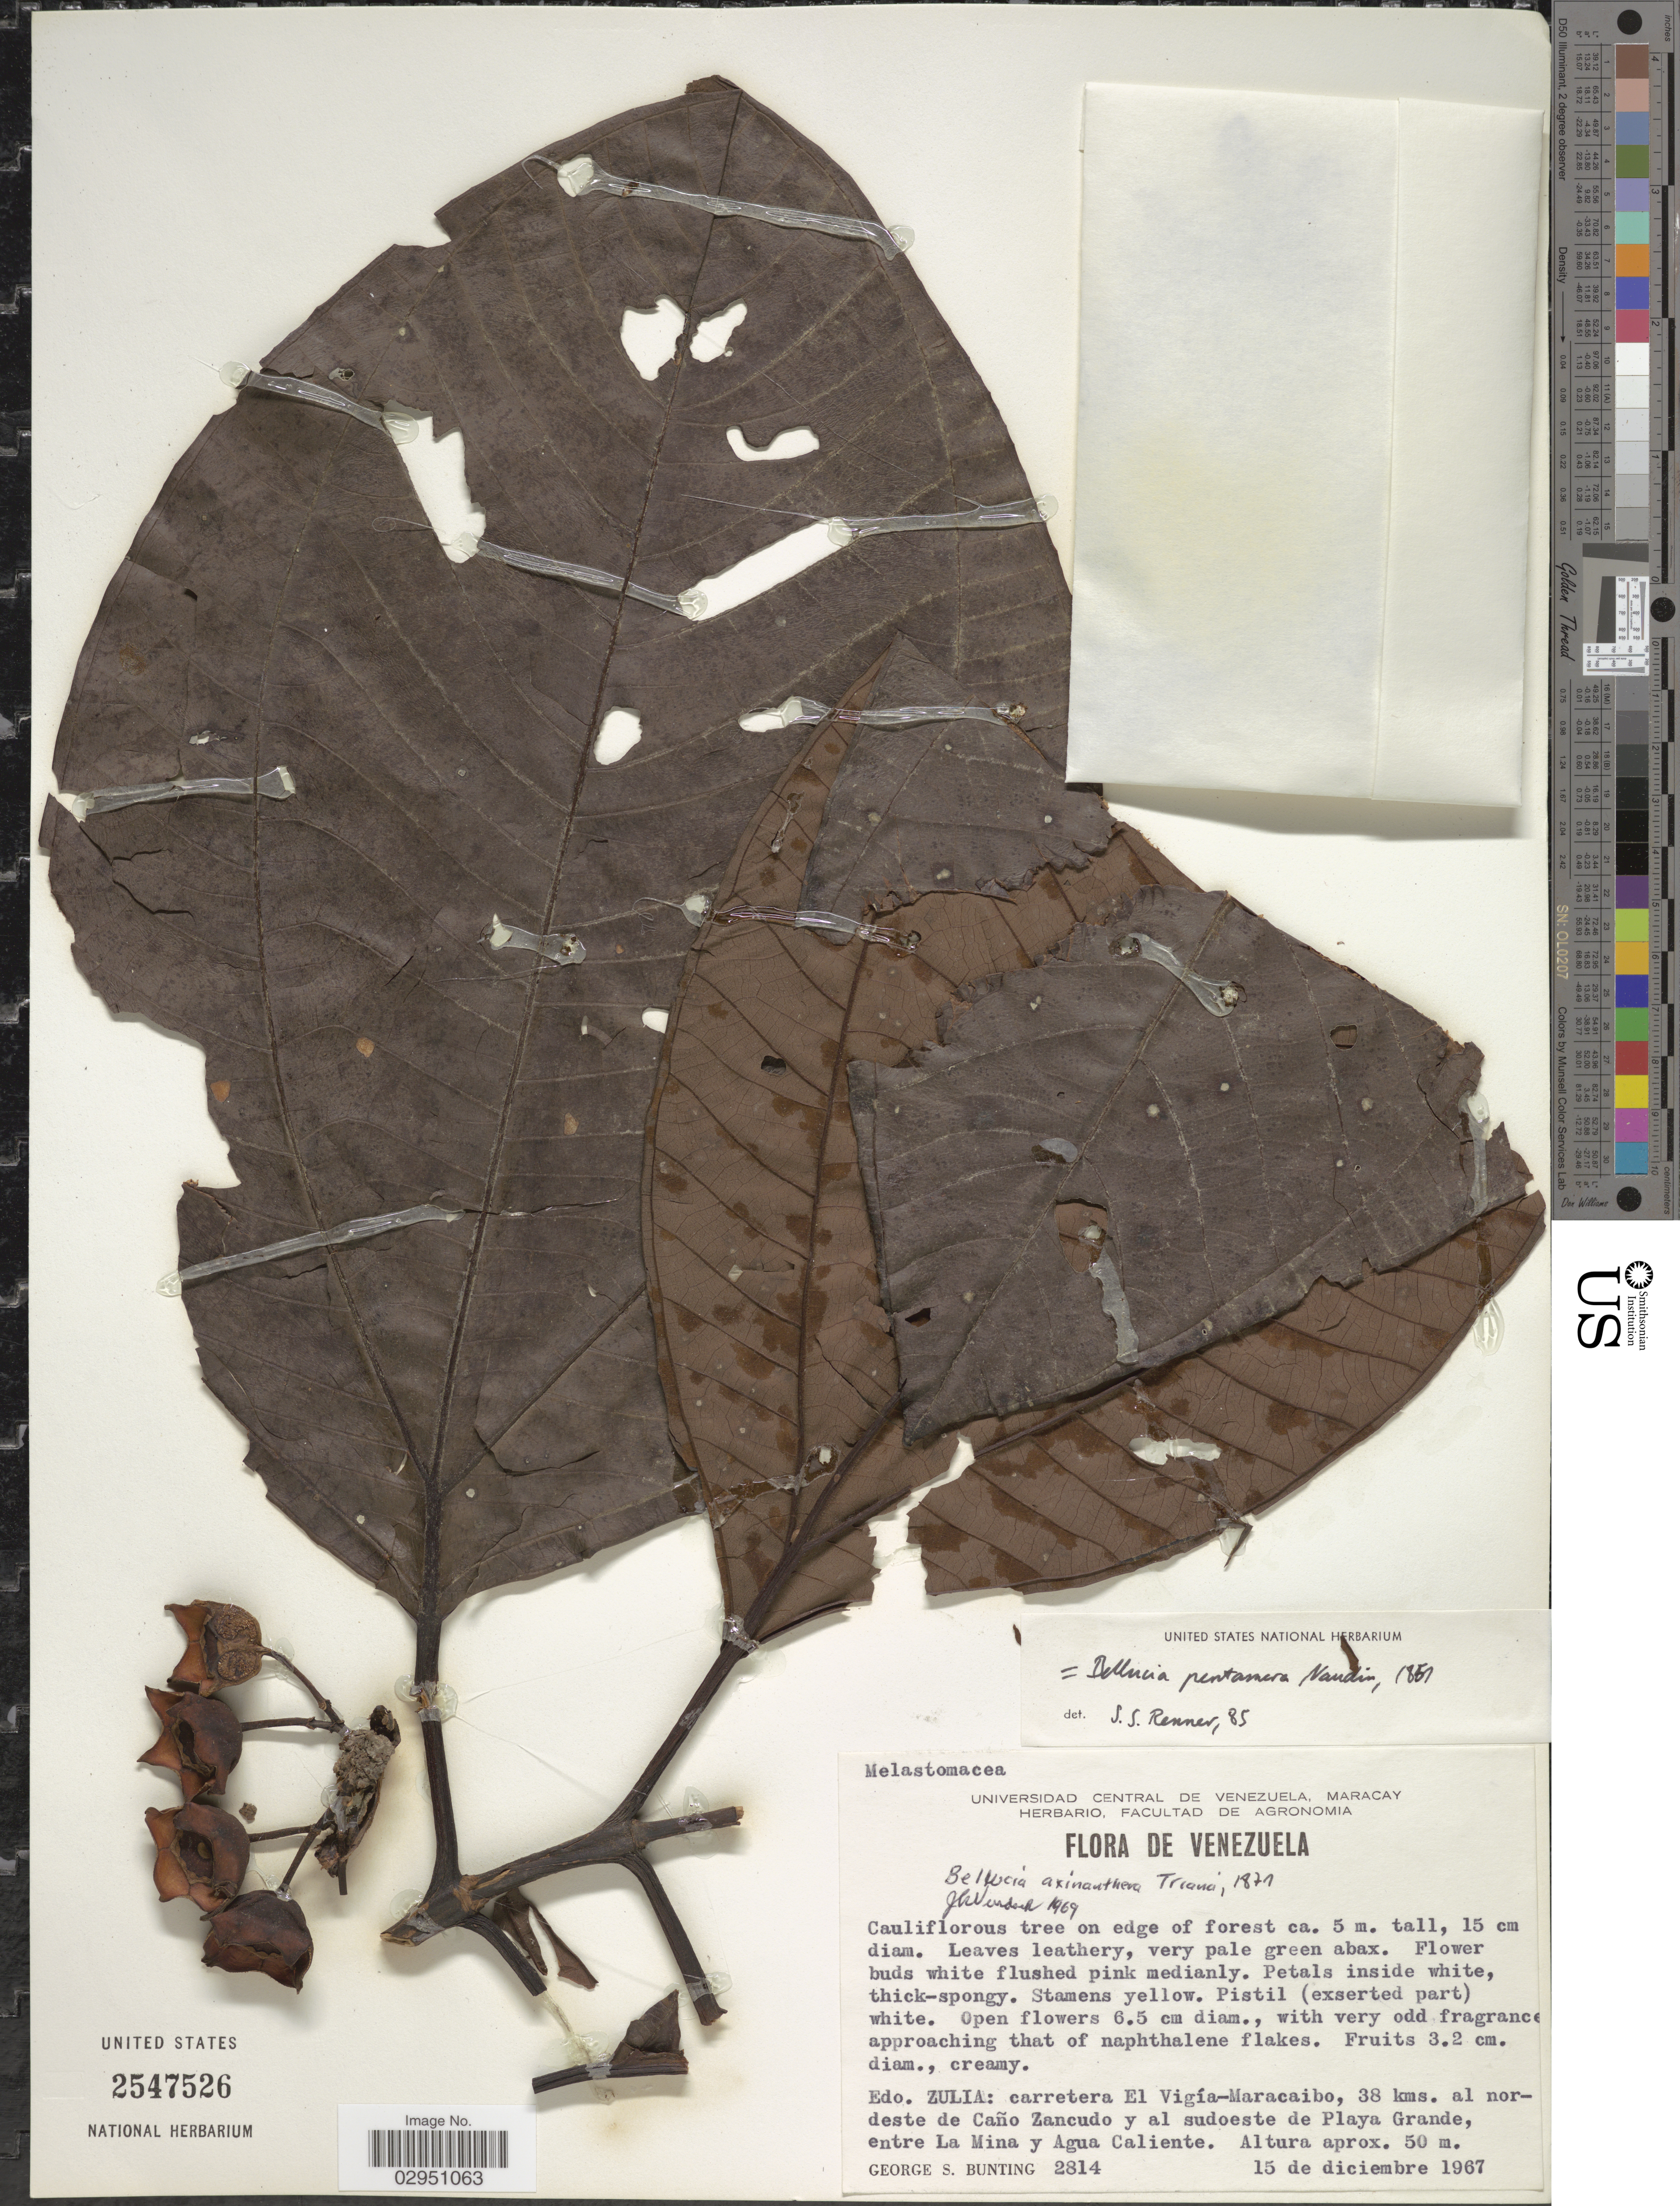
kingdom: Plantae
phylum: Tracheophyta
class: Magnoliopsida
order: Myrtales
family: Melastomataceae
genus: Bellucia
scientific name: Bellucia pentamera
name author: Naudin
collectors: G. S. Bunting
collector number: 2814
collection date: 1967-12-15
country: Venezuela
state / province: Zulia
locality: Carretera El Vigía-Maracaibo, 38 kms. al nordeste de Caño Zancudo y al sudoeste de Playa Grande, entre La Mina y Agua Caliente.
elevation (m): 50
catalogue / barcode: US 2547526